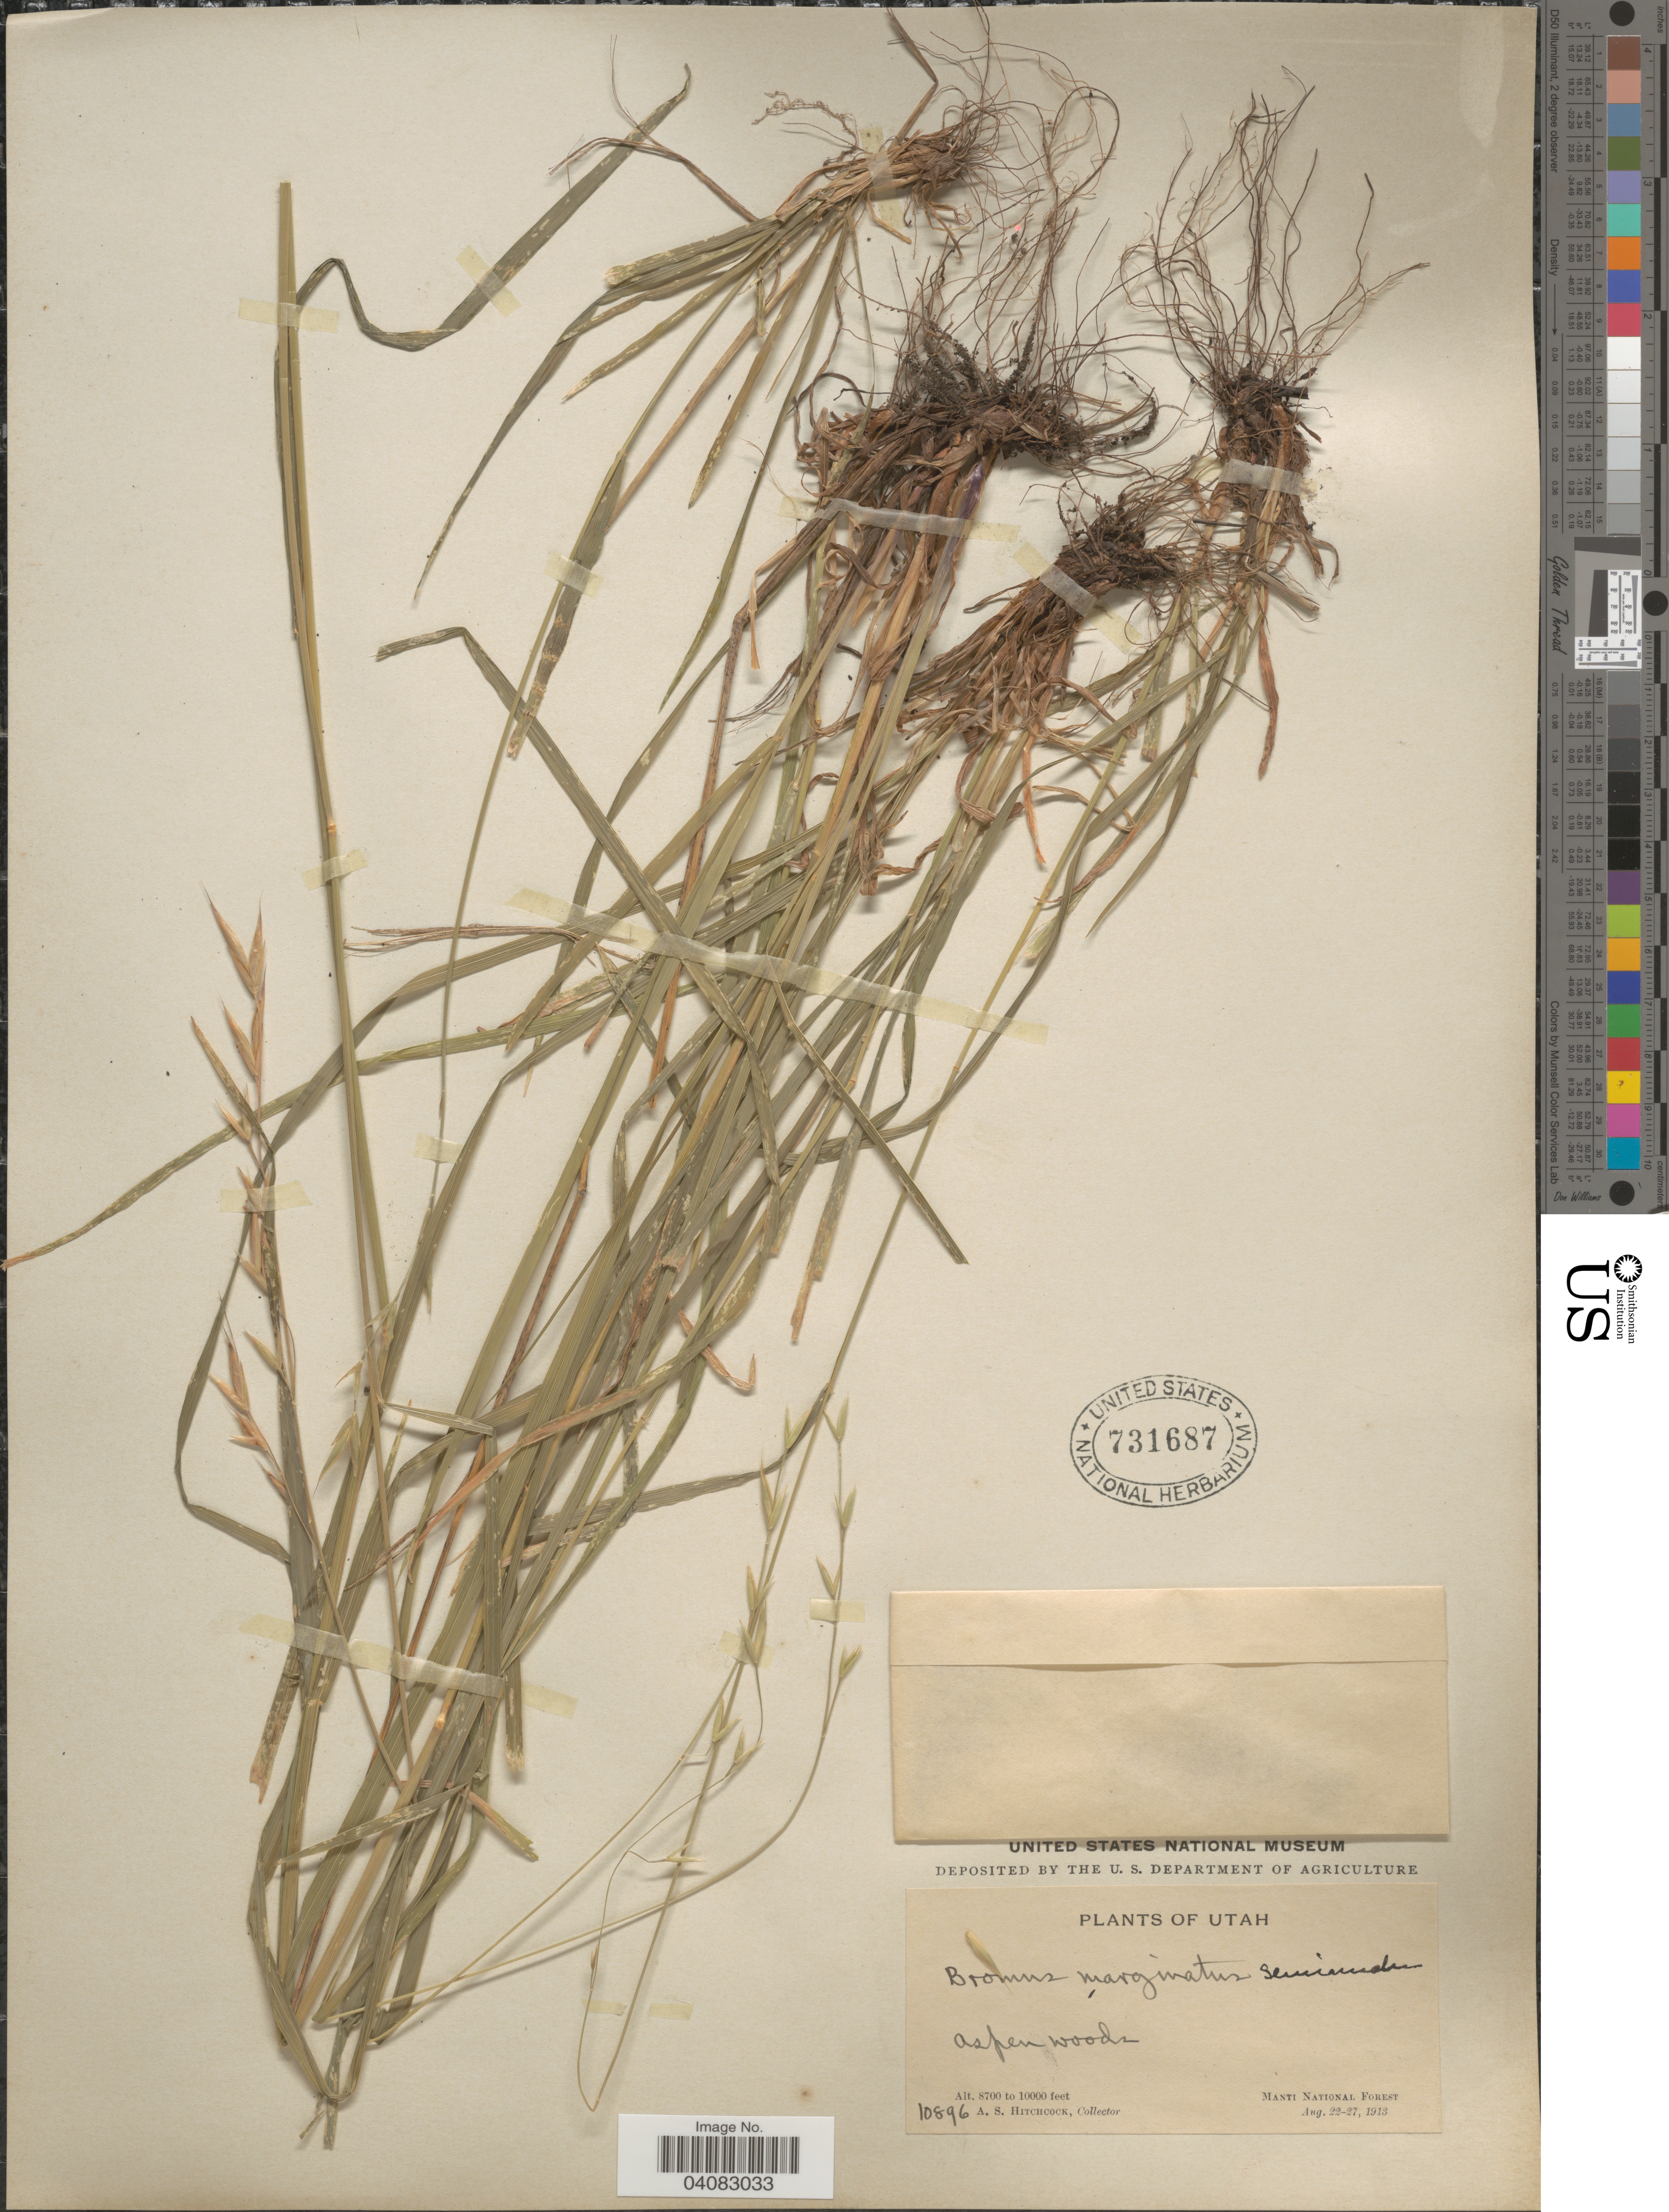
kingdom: Plantae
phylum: Tracheophyta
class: Liliopsida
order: Poales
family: Poaceae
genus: Bromus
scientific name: Bromus marginatus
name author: Nees ex Steud.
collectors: A. S. Hitchcock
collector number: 10896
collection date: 1913-08-22/1913-08-27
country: United States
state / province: Utah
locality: Aspen woods. Manti National Forest.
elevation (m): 2652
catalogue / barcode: US 731687